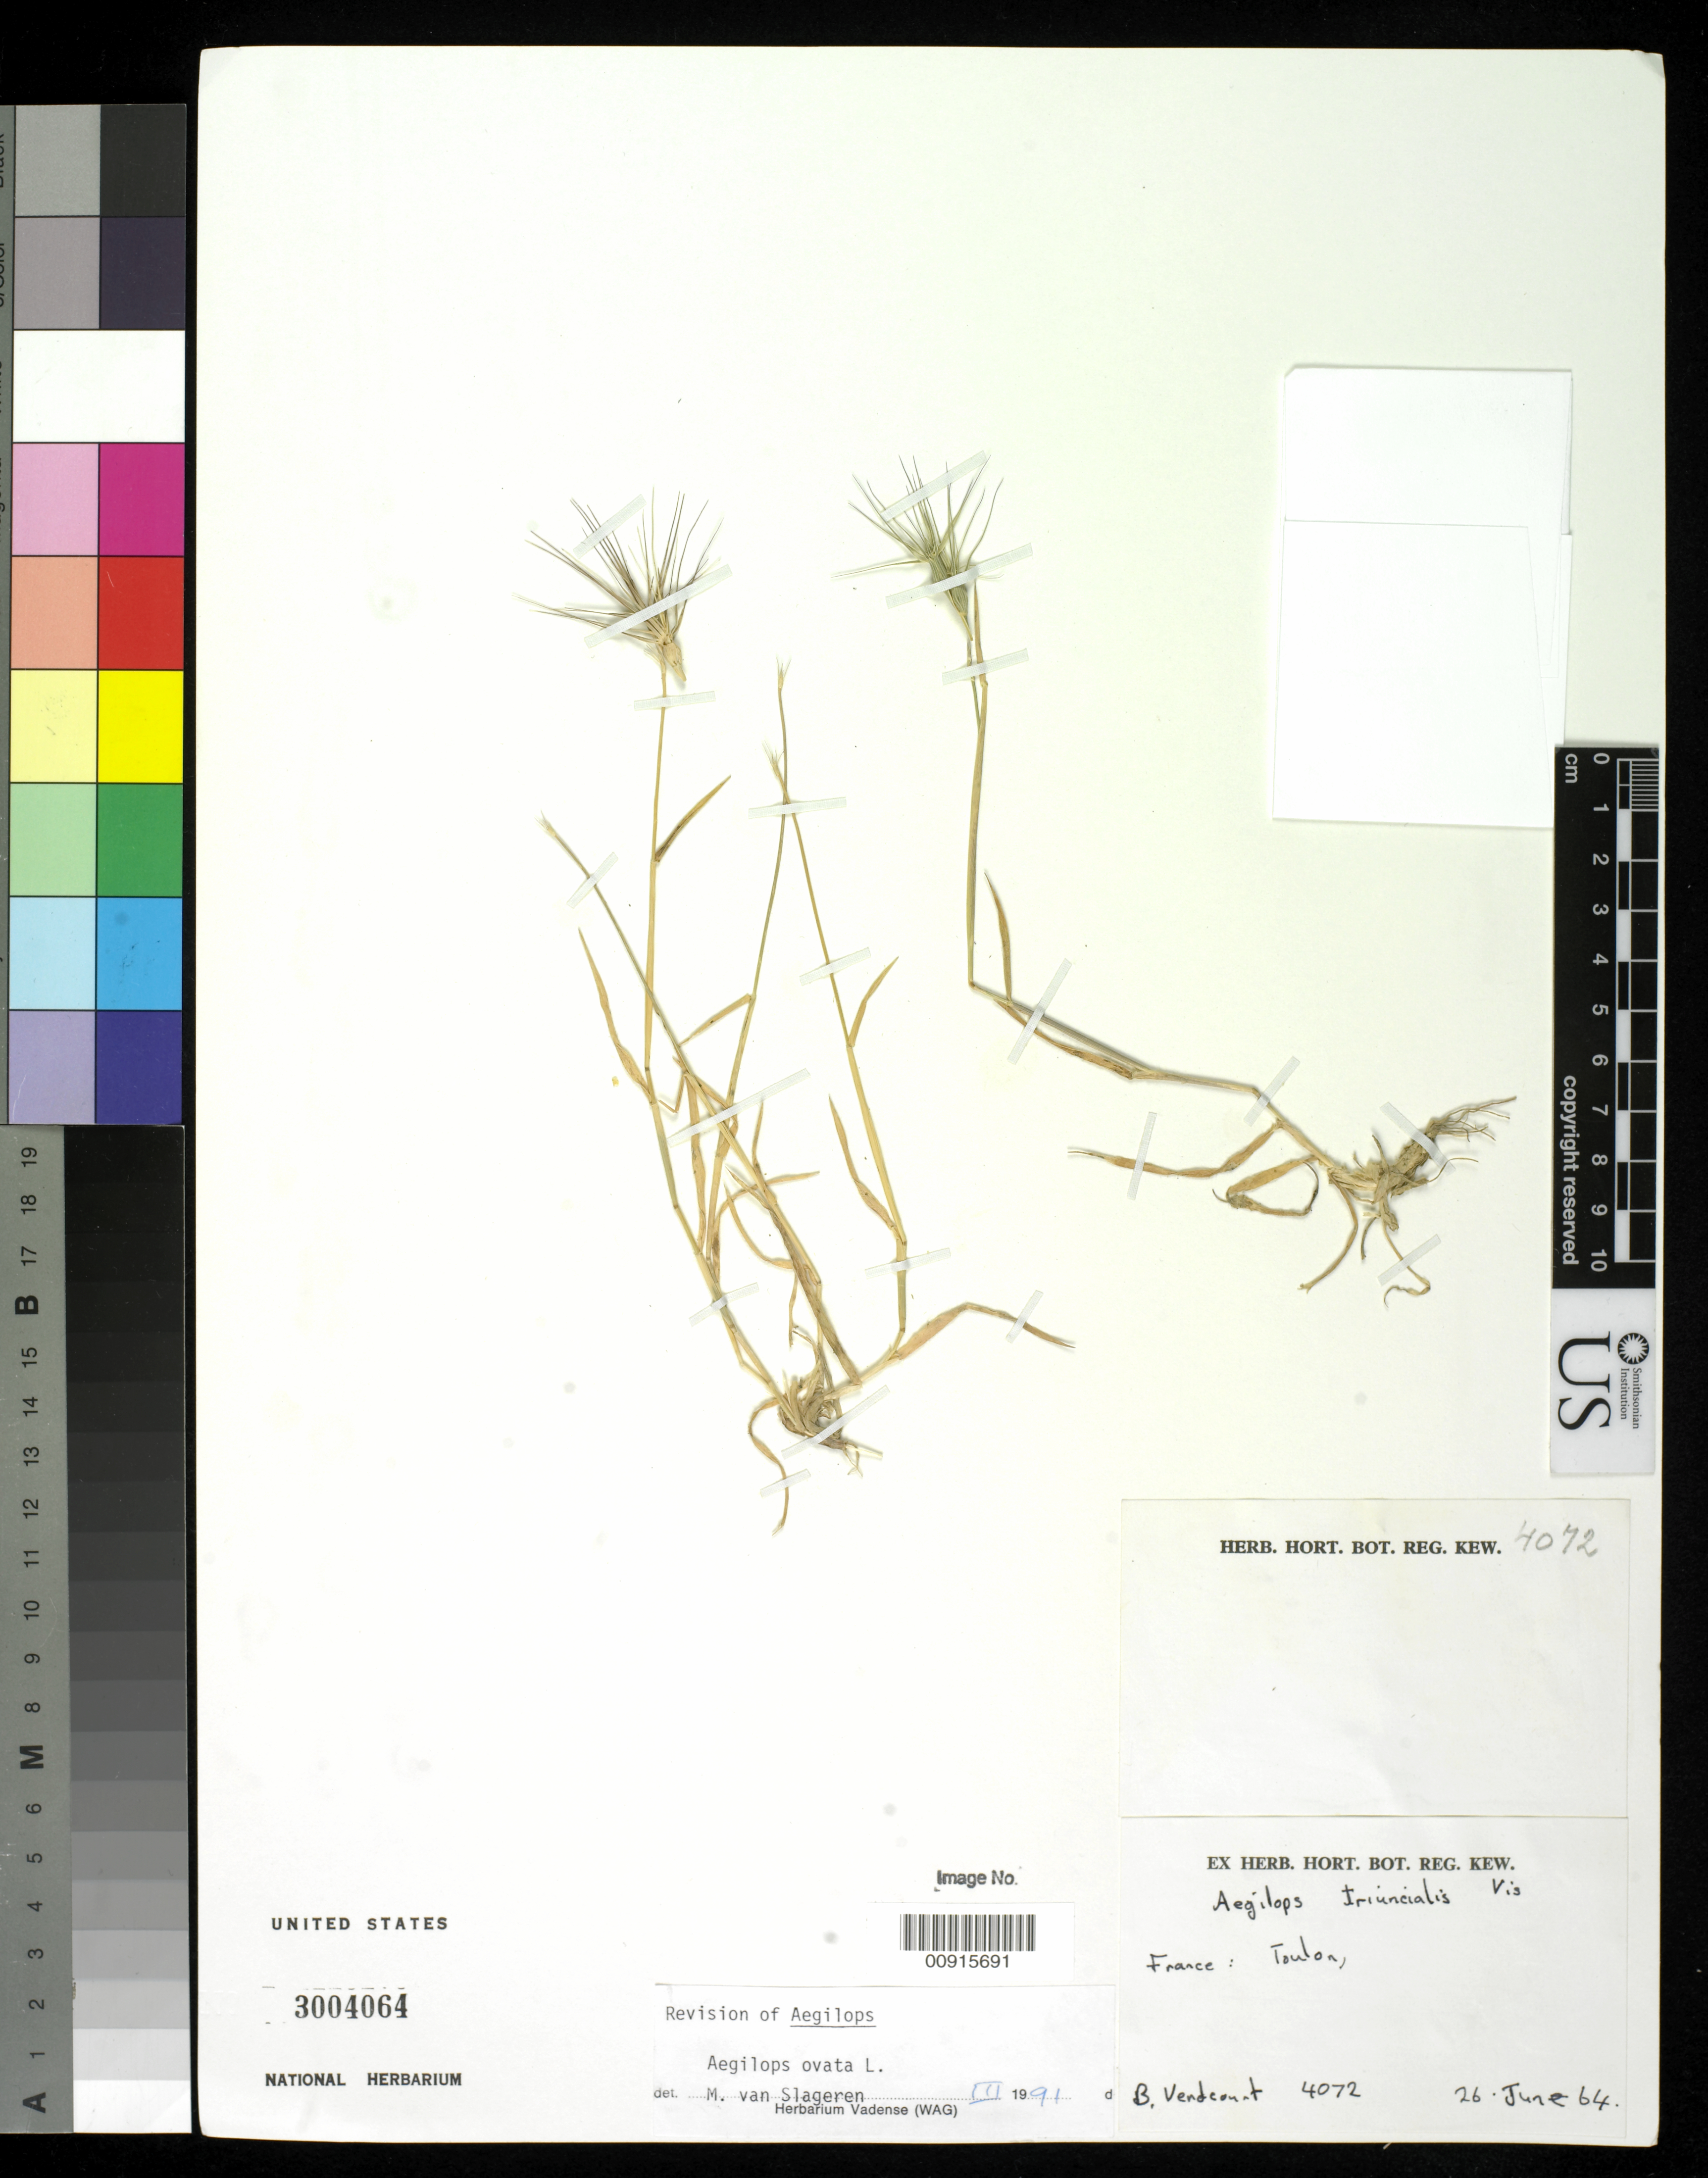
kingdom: Plantae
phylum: Tracheophyta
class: Liliopsida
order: Poales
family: Poaceae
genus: Aegilops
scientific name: Aegilops neglecta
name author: Req. ex Bertol.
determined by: Poaceae Reorganization Project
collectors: B. Vendcourt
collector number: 4072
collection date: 1964-06-26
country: France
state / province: Provence-Alpes-Côte d'Azur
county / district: Var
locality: Toulon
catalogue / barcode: US 3004064